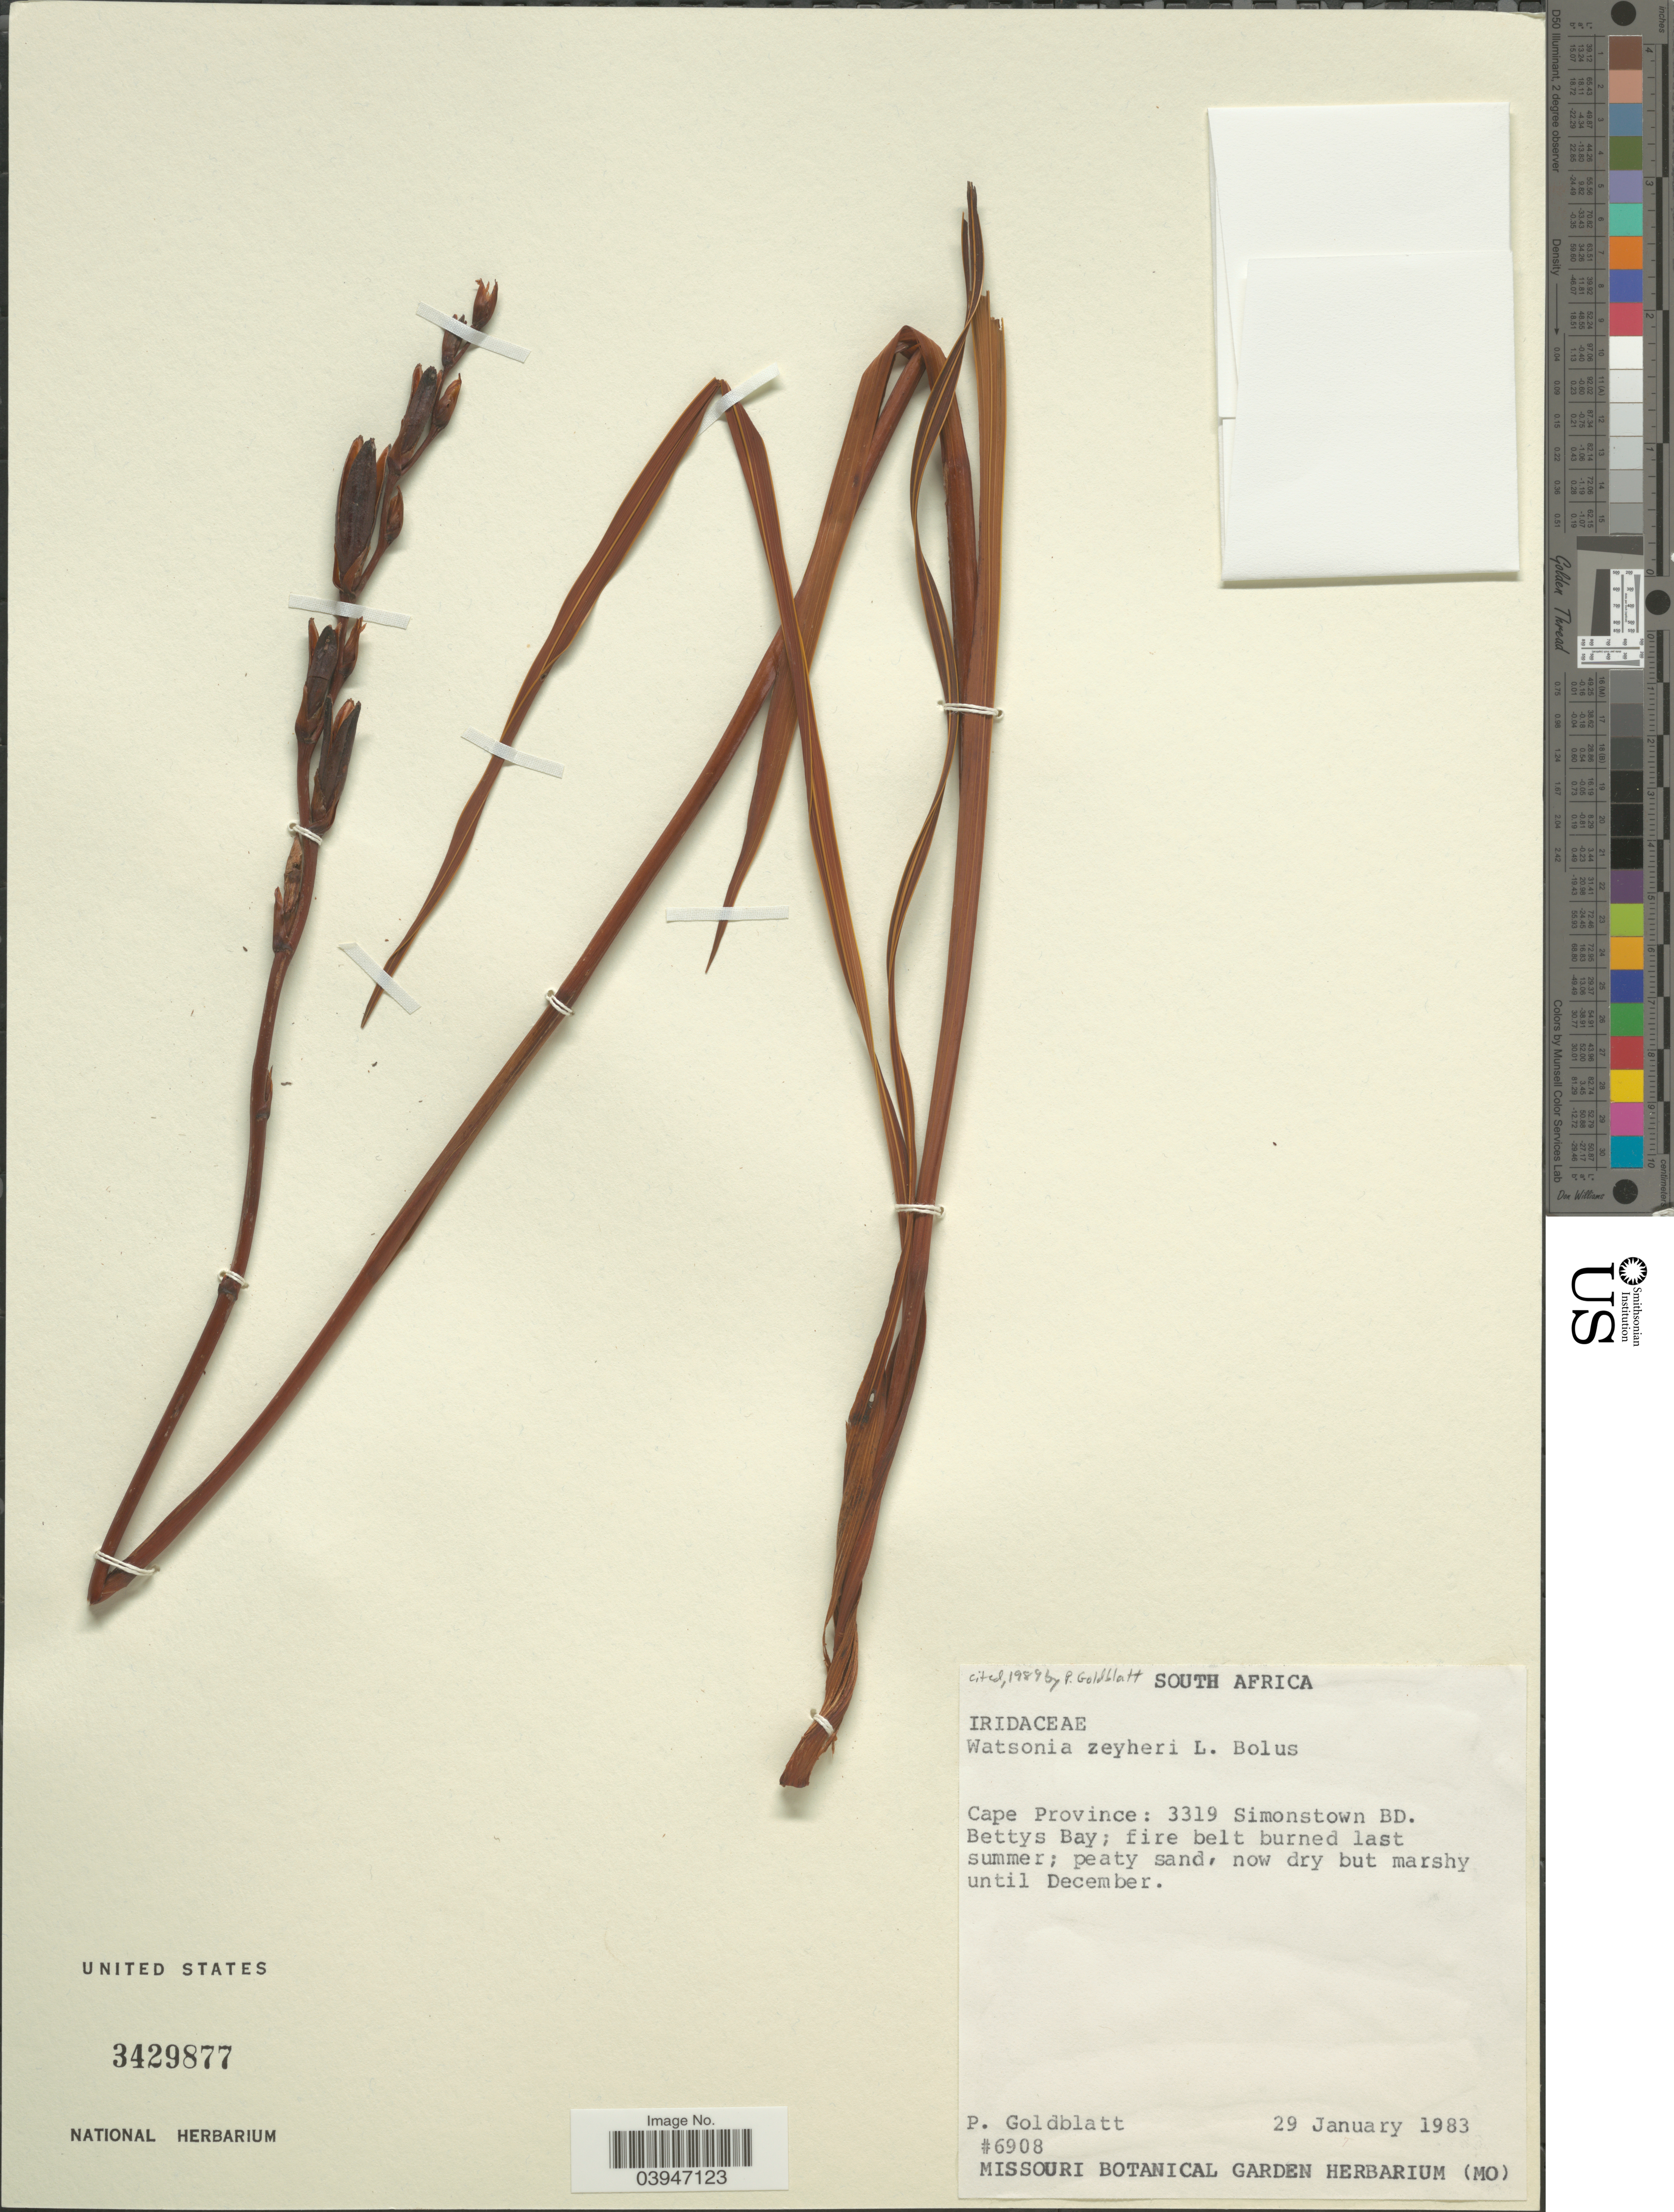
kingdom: Plantae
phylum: Tracheophyta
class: Liliopsida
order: Asparagales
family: Iridaceae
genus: Watsonia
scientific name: Watsonia zeyheri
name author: L. Bolus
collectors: P. Goldblatt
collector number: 6908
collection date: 1983-01-29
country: South Africa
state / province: Western Cape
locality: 3319 Simonstown BD. Bettys Bay.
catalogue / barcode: US 3429877